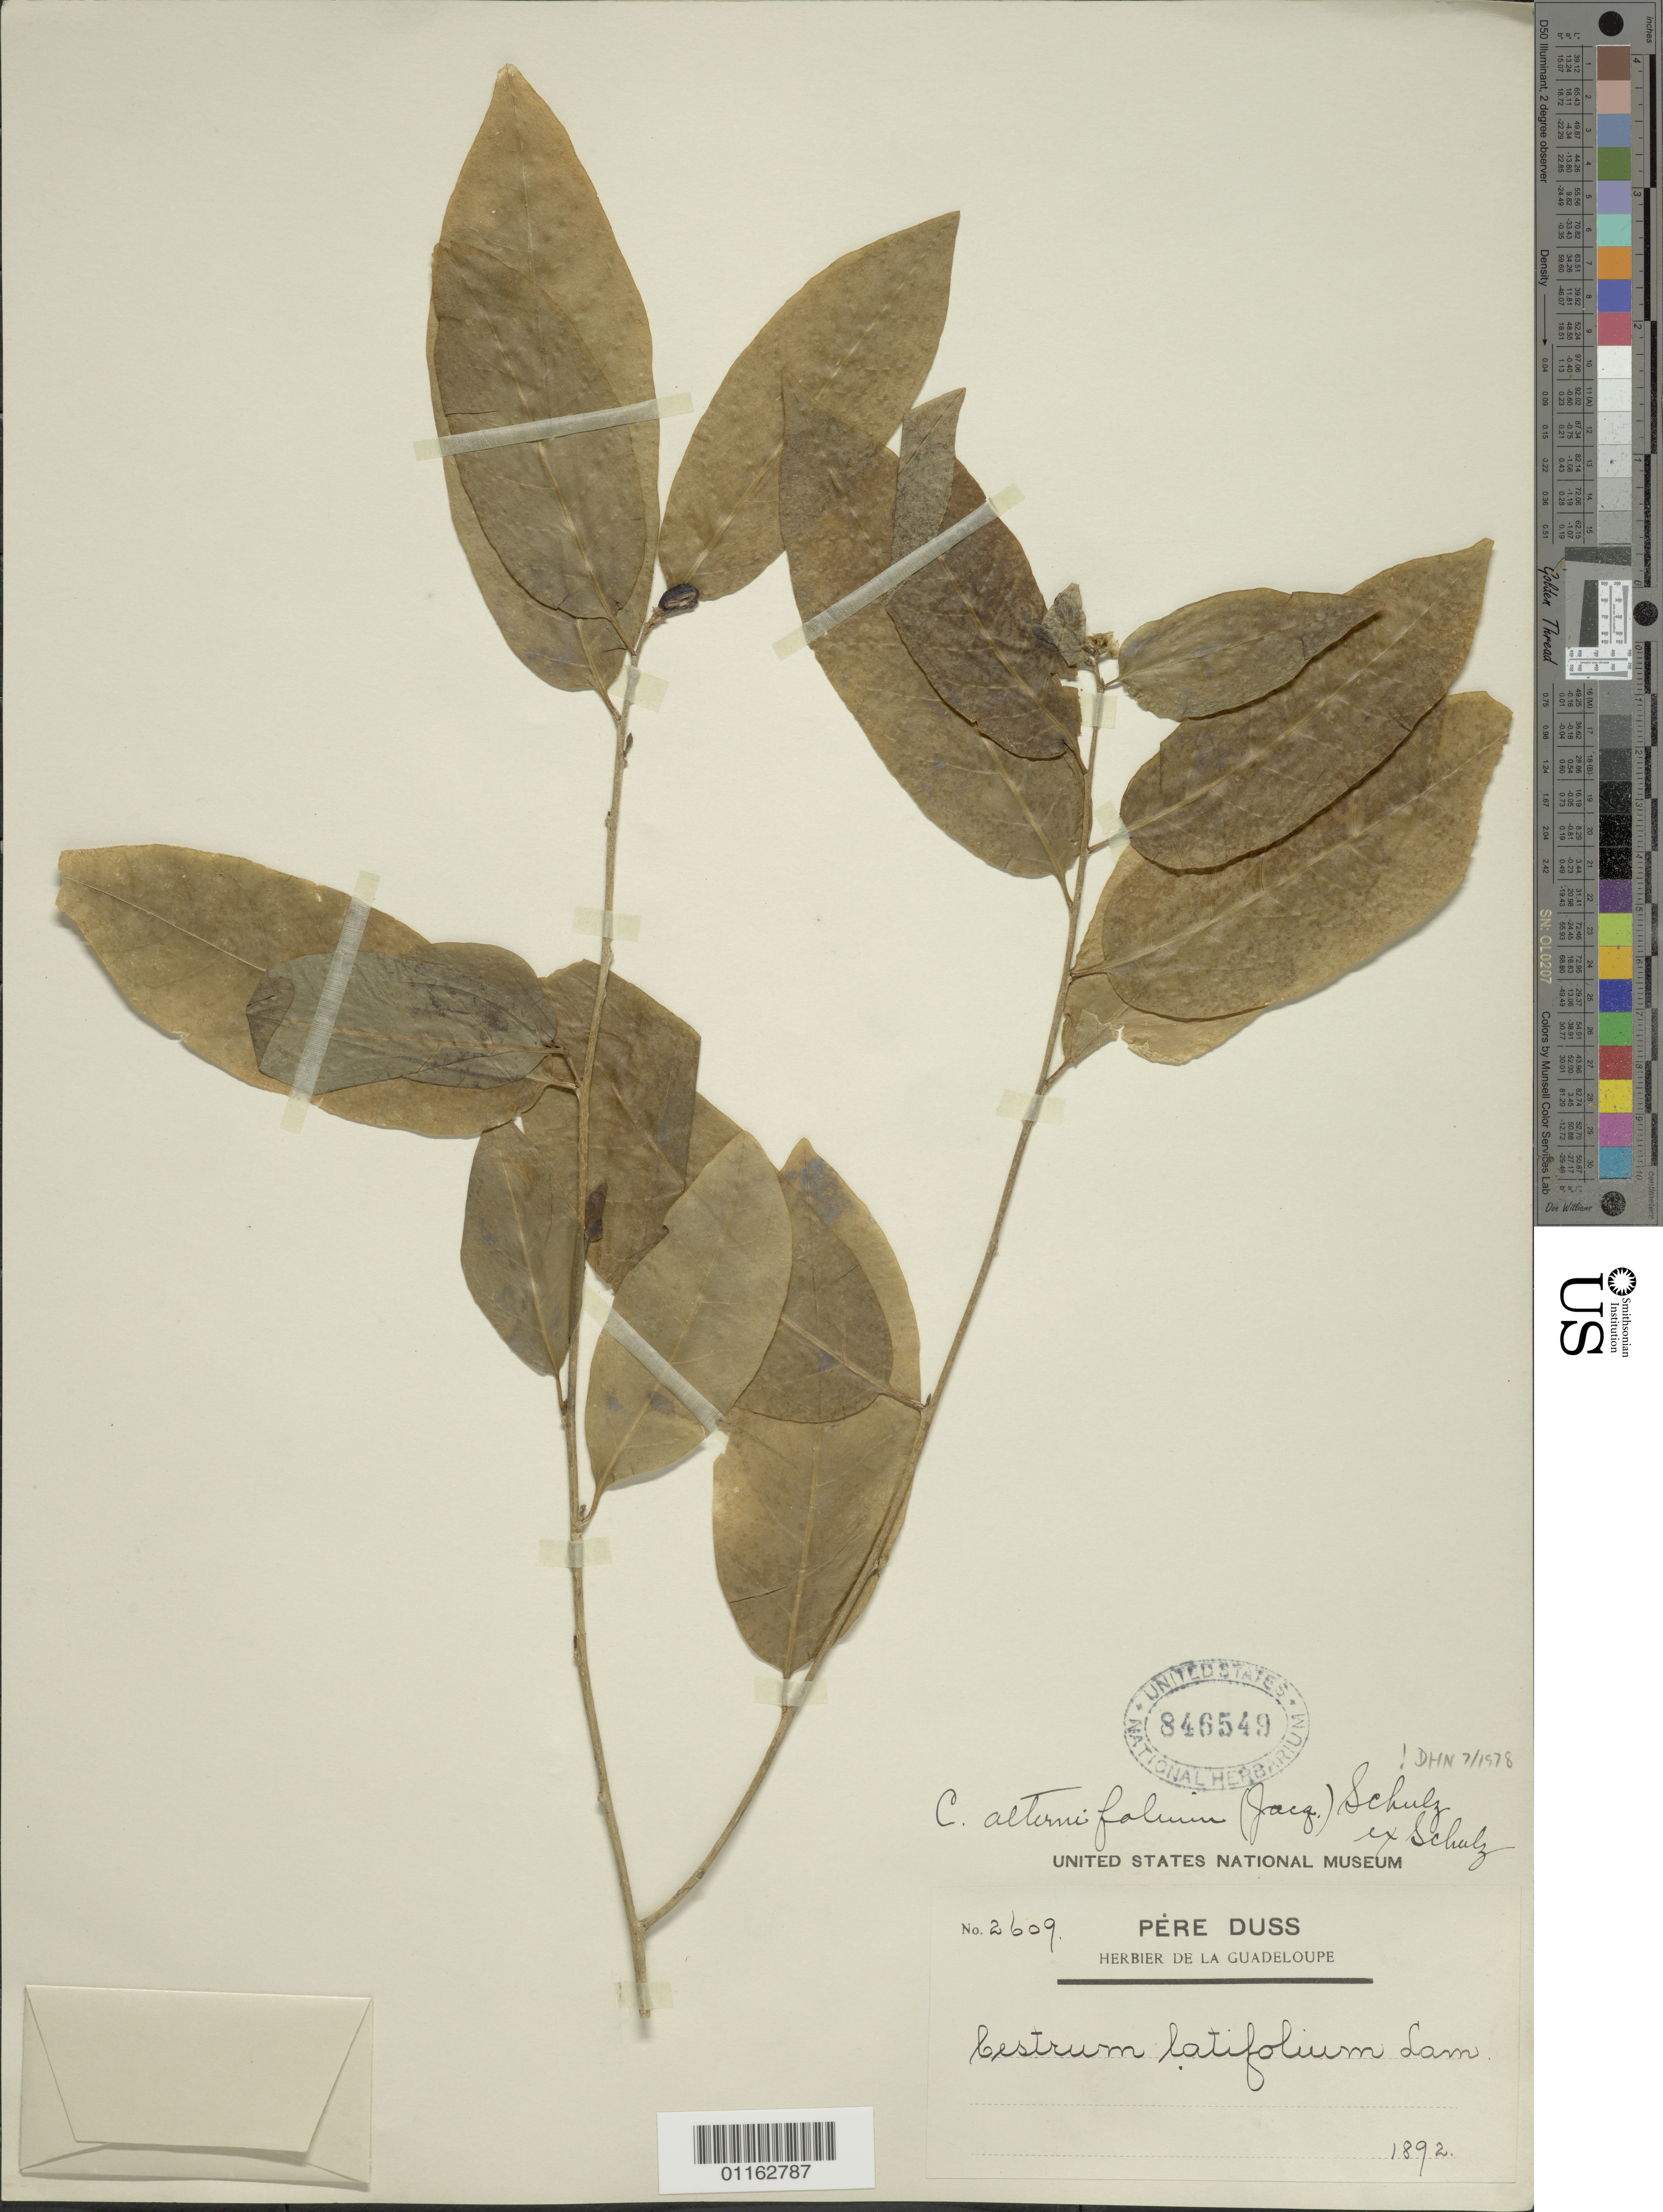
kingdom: Plantae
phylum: Tracheophyta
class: Magnoliopsida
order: Solanales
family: Solanaceae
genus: Cestrum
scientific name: Cestrum alternifolium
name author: (Jacq.) O.E. Schulz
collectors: Père Duss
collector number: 2609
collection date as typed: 1892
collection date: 1892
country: Guadeloupe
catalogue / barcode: US 846549